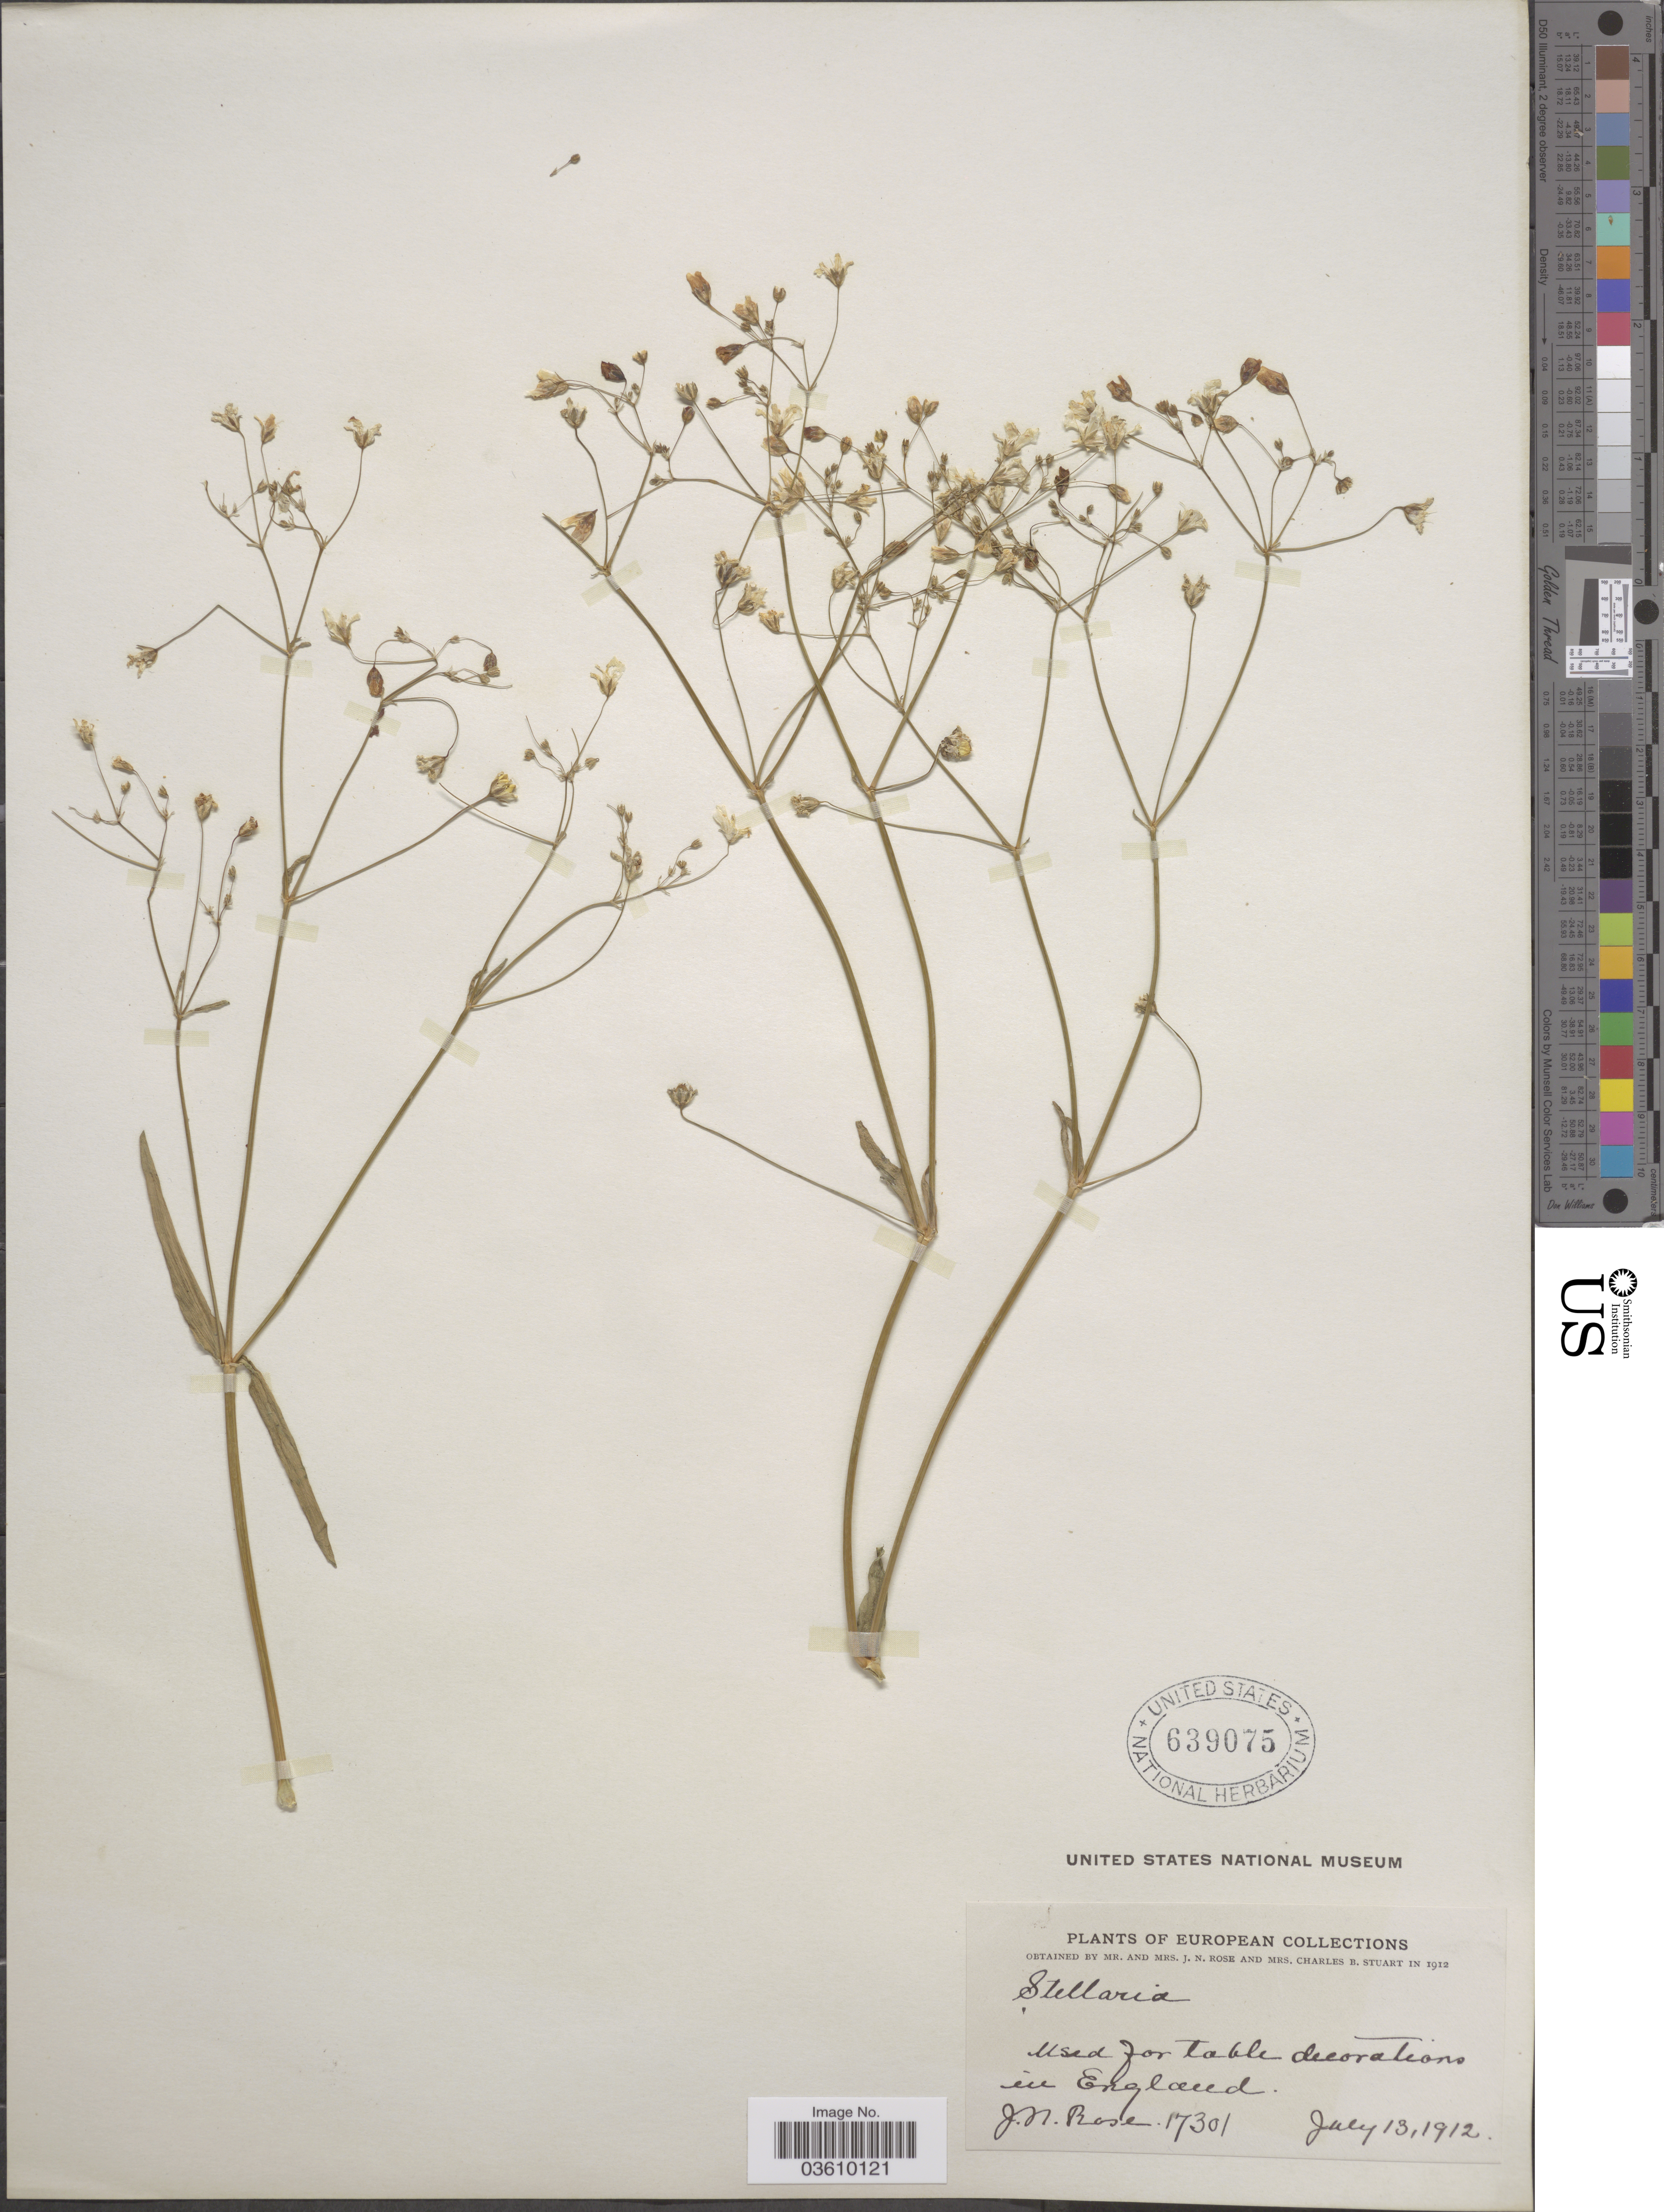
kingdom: Plantae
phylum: Tracheophyta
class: Magnoliopsida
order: Caryophyllales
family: Caryophyllaceae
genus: Stellaria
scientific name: Stellaria sp.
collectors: J. N. Rose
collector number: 17301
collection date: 1912-07-13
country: United Kingdom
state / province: England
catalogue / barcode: US 639075